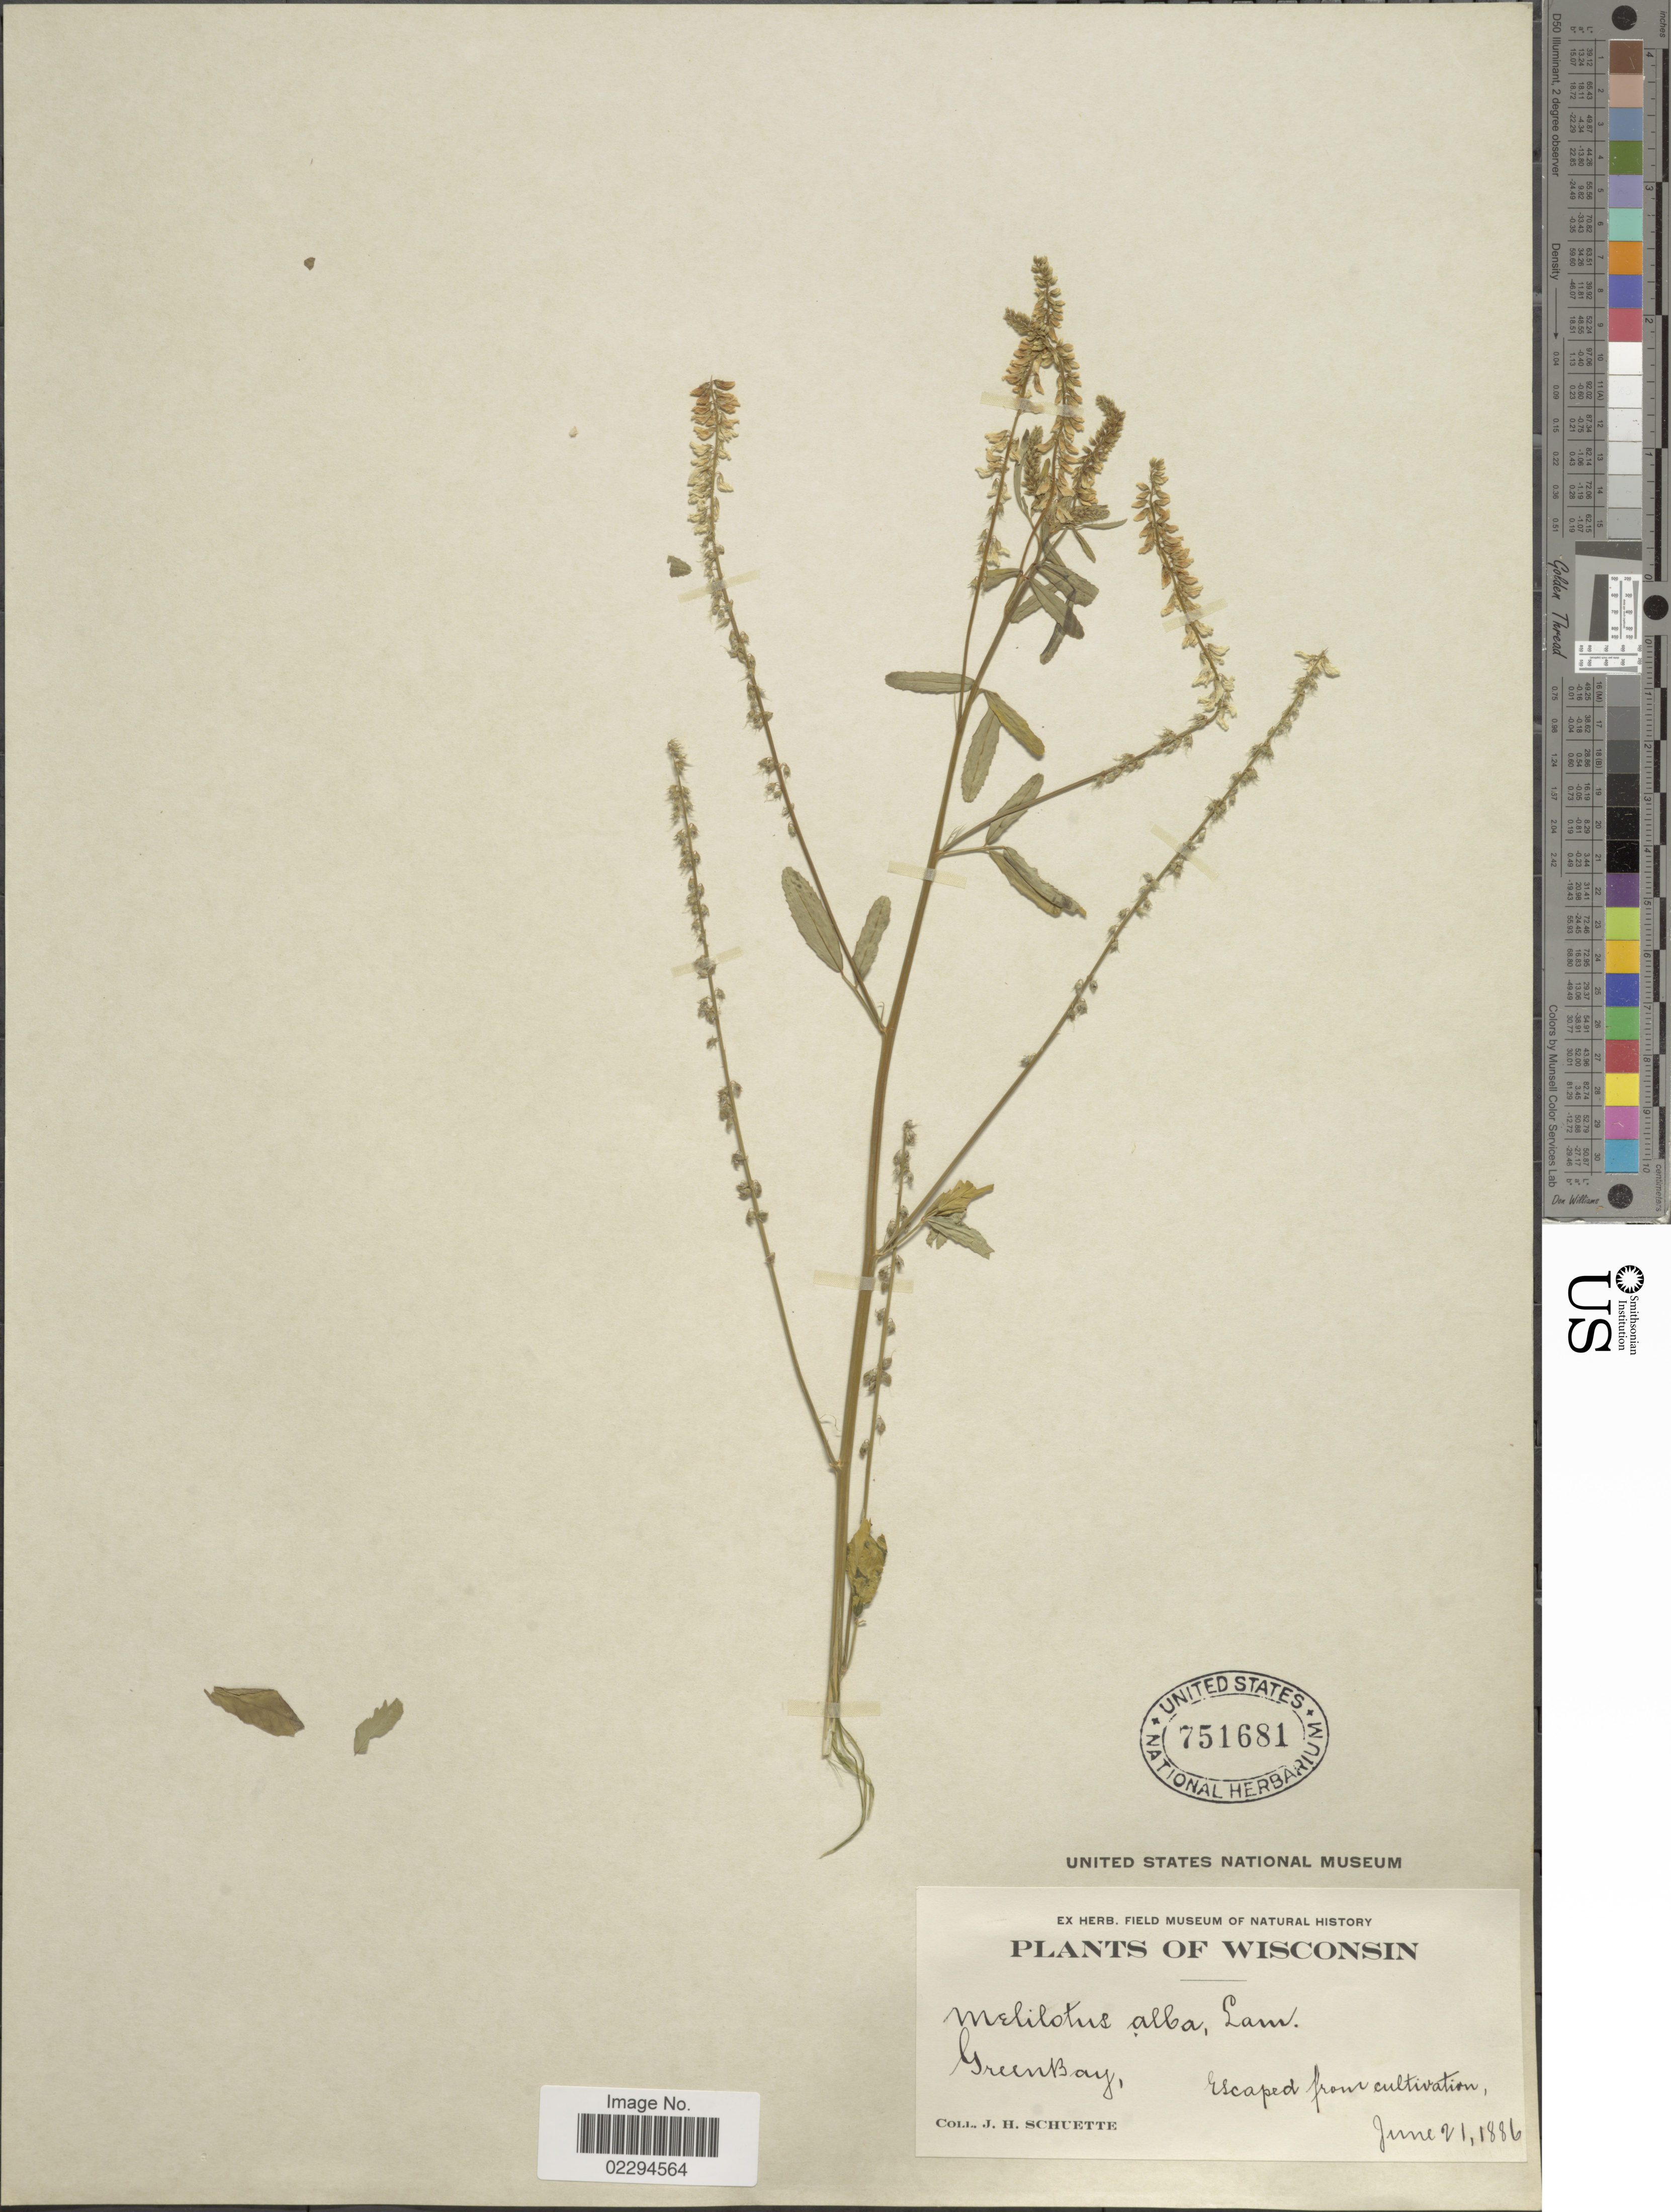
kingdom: Plantae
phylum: Tracheophyta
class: Magnoliopsida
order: Fabales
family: Fabaceae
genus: Melilotus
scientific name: Melilotus albus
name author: Medik.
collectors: J. H. Schuette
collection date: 1886-06-21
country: United States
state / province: Wisconsin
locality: GreenBay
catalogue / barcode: US 751681